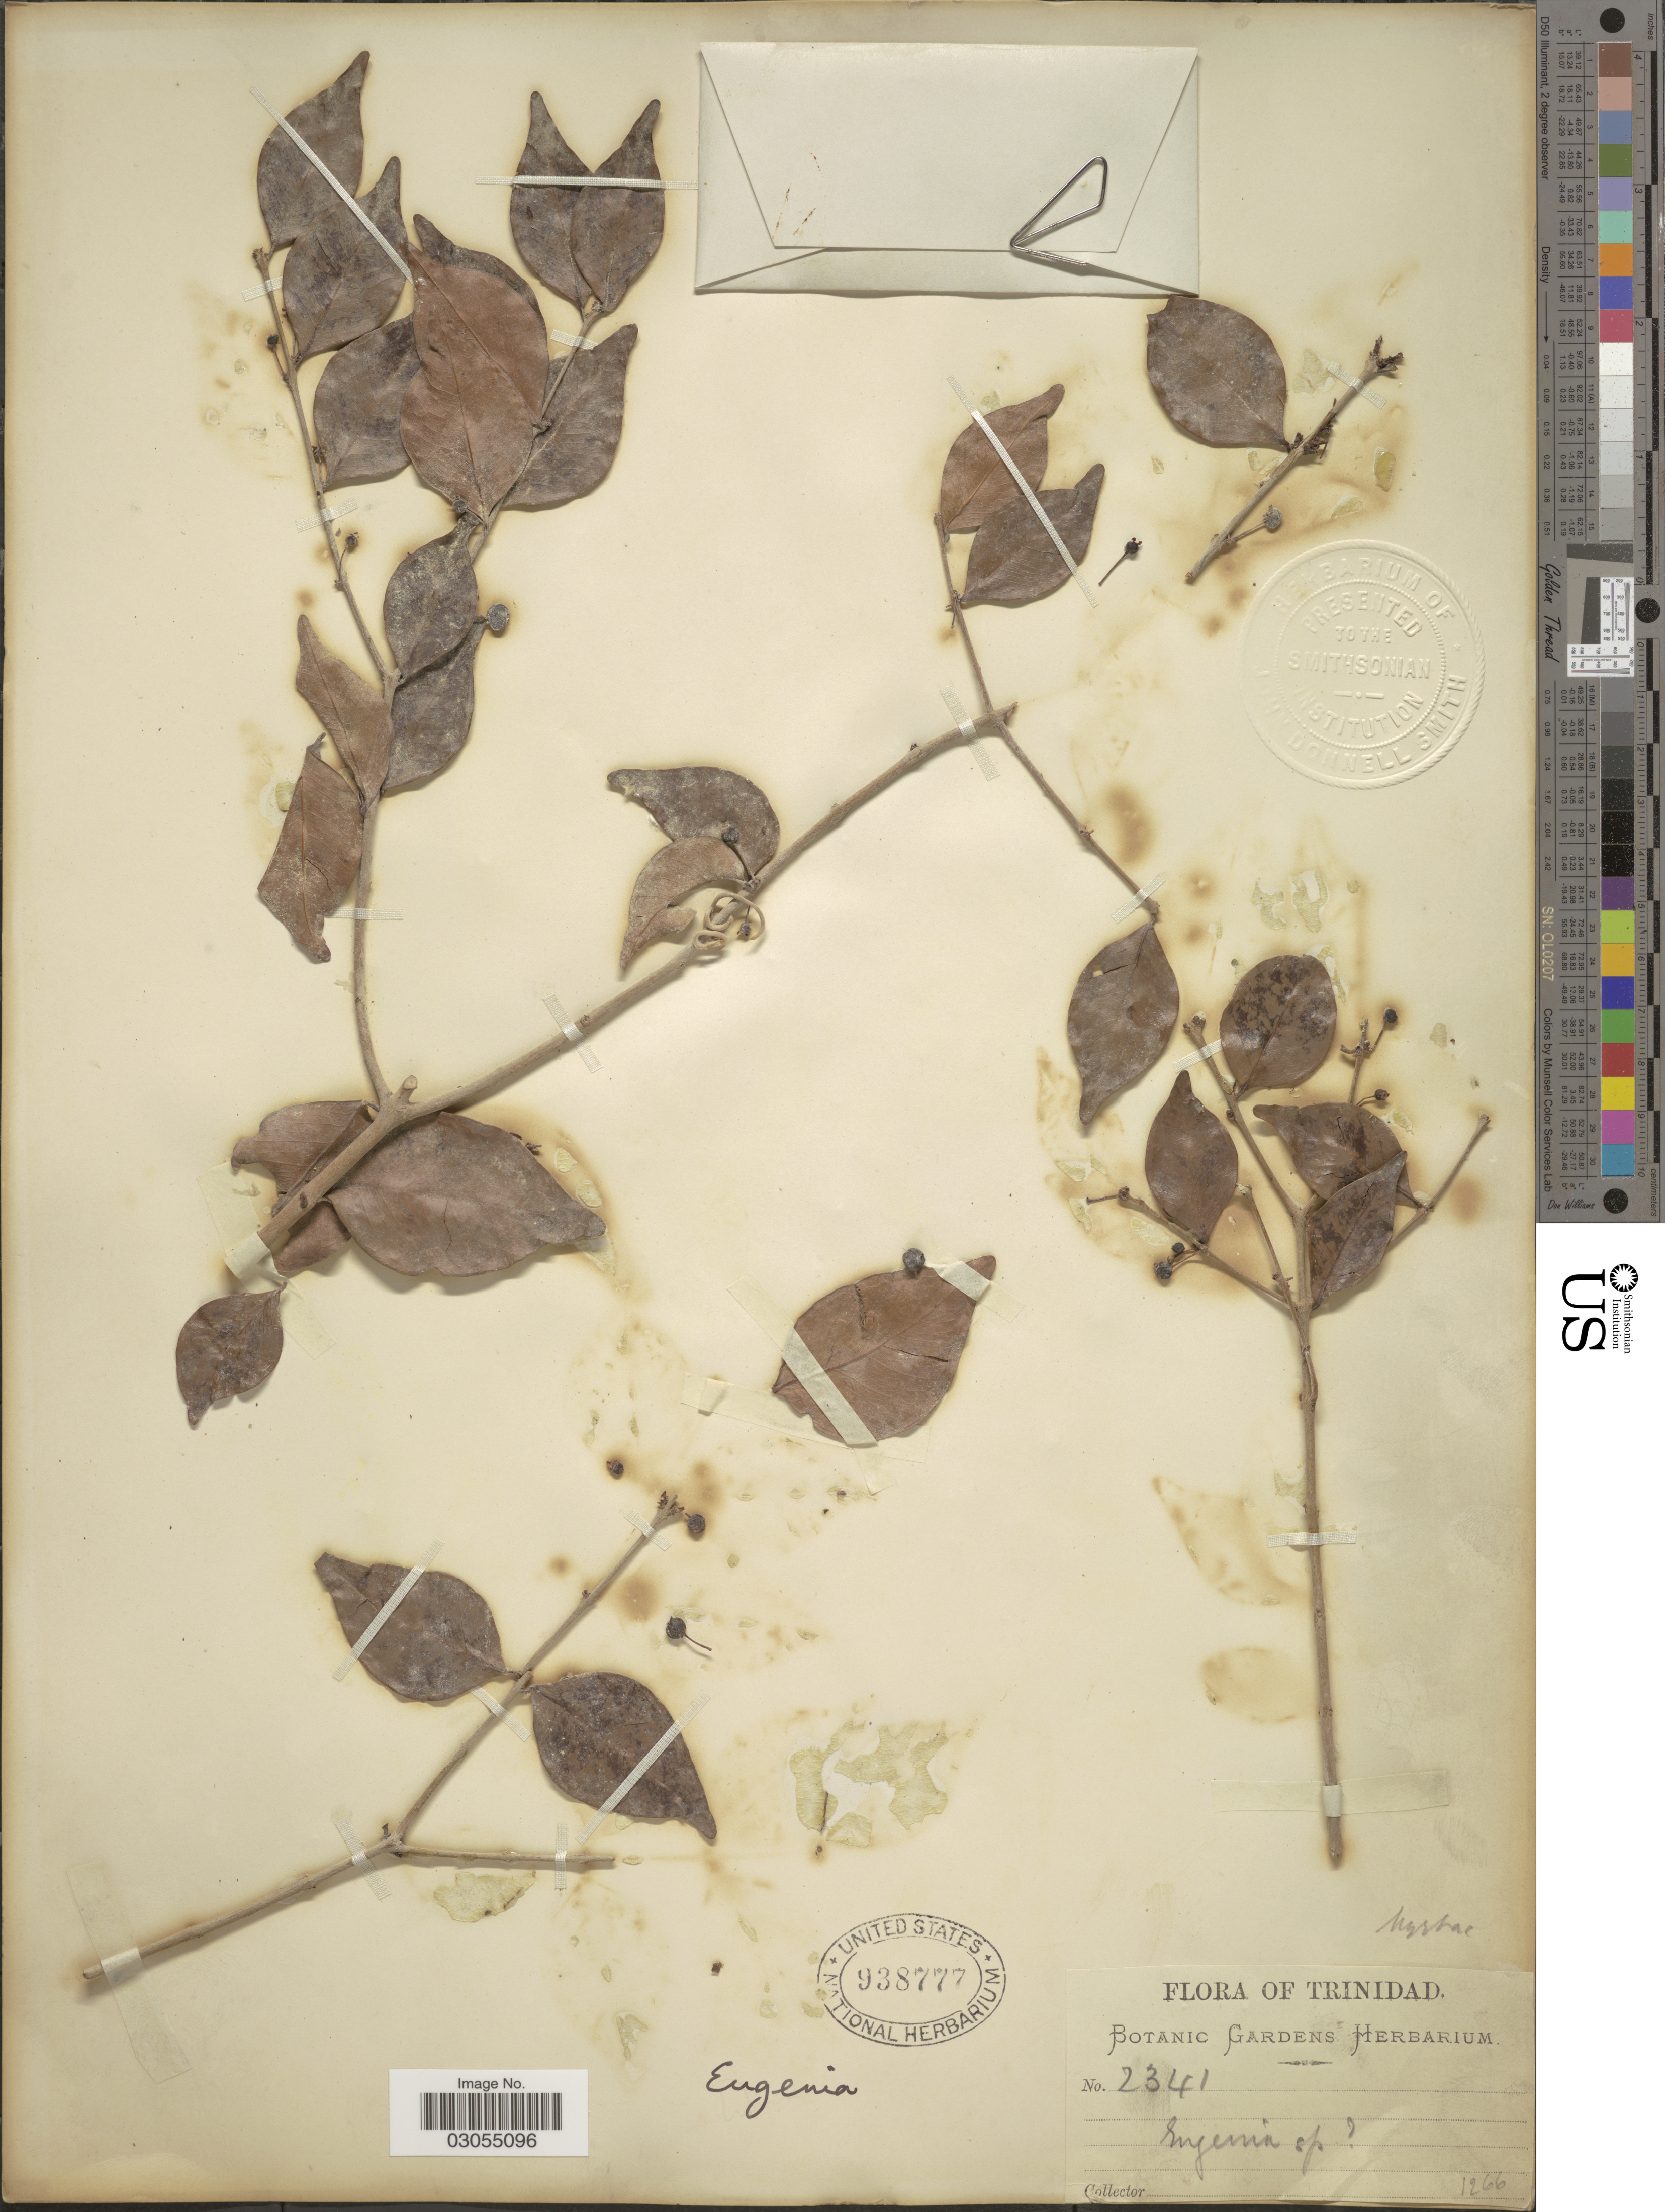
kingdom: Plantae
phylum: Tracheophyta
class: Magnoliopsida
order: Myrtales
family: Myrtaceae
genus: Eugenia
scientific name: Eugenia sp.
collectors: ex herb. Botanic Gardens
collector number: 2341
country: Trinidad and Tobago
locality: Trinidad.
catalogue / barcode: US 938777